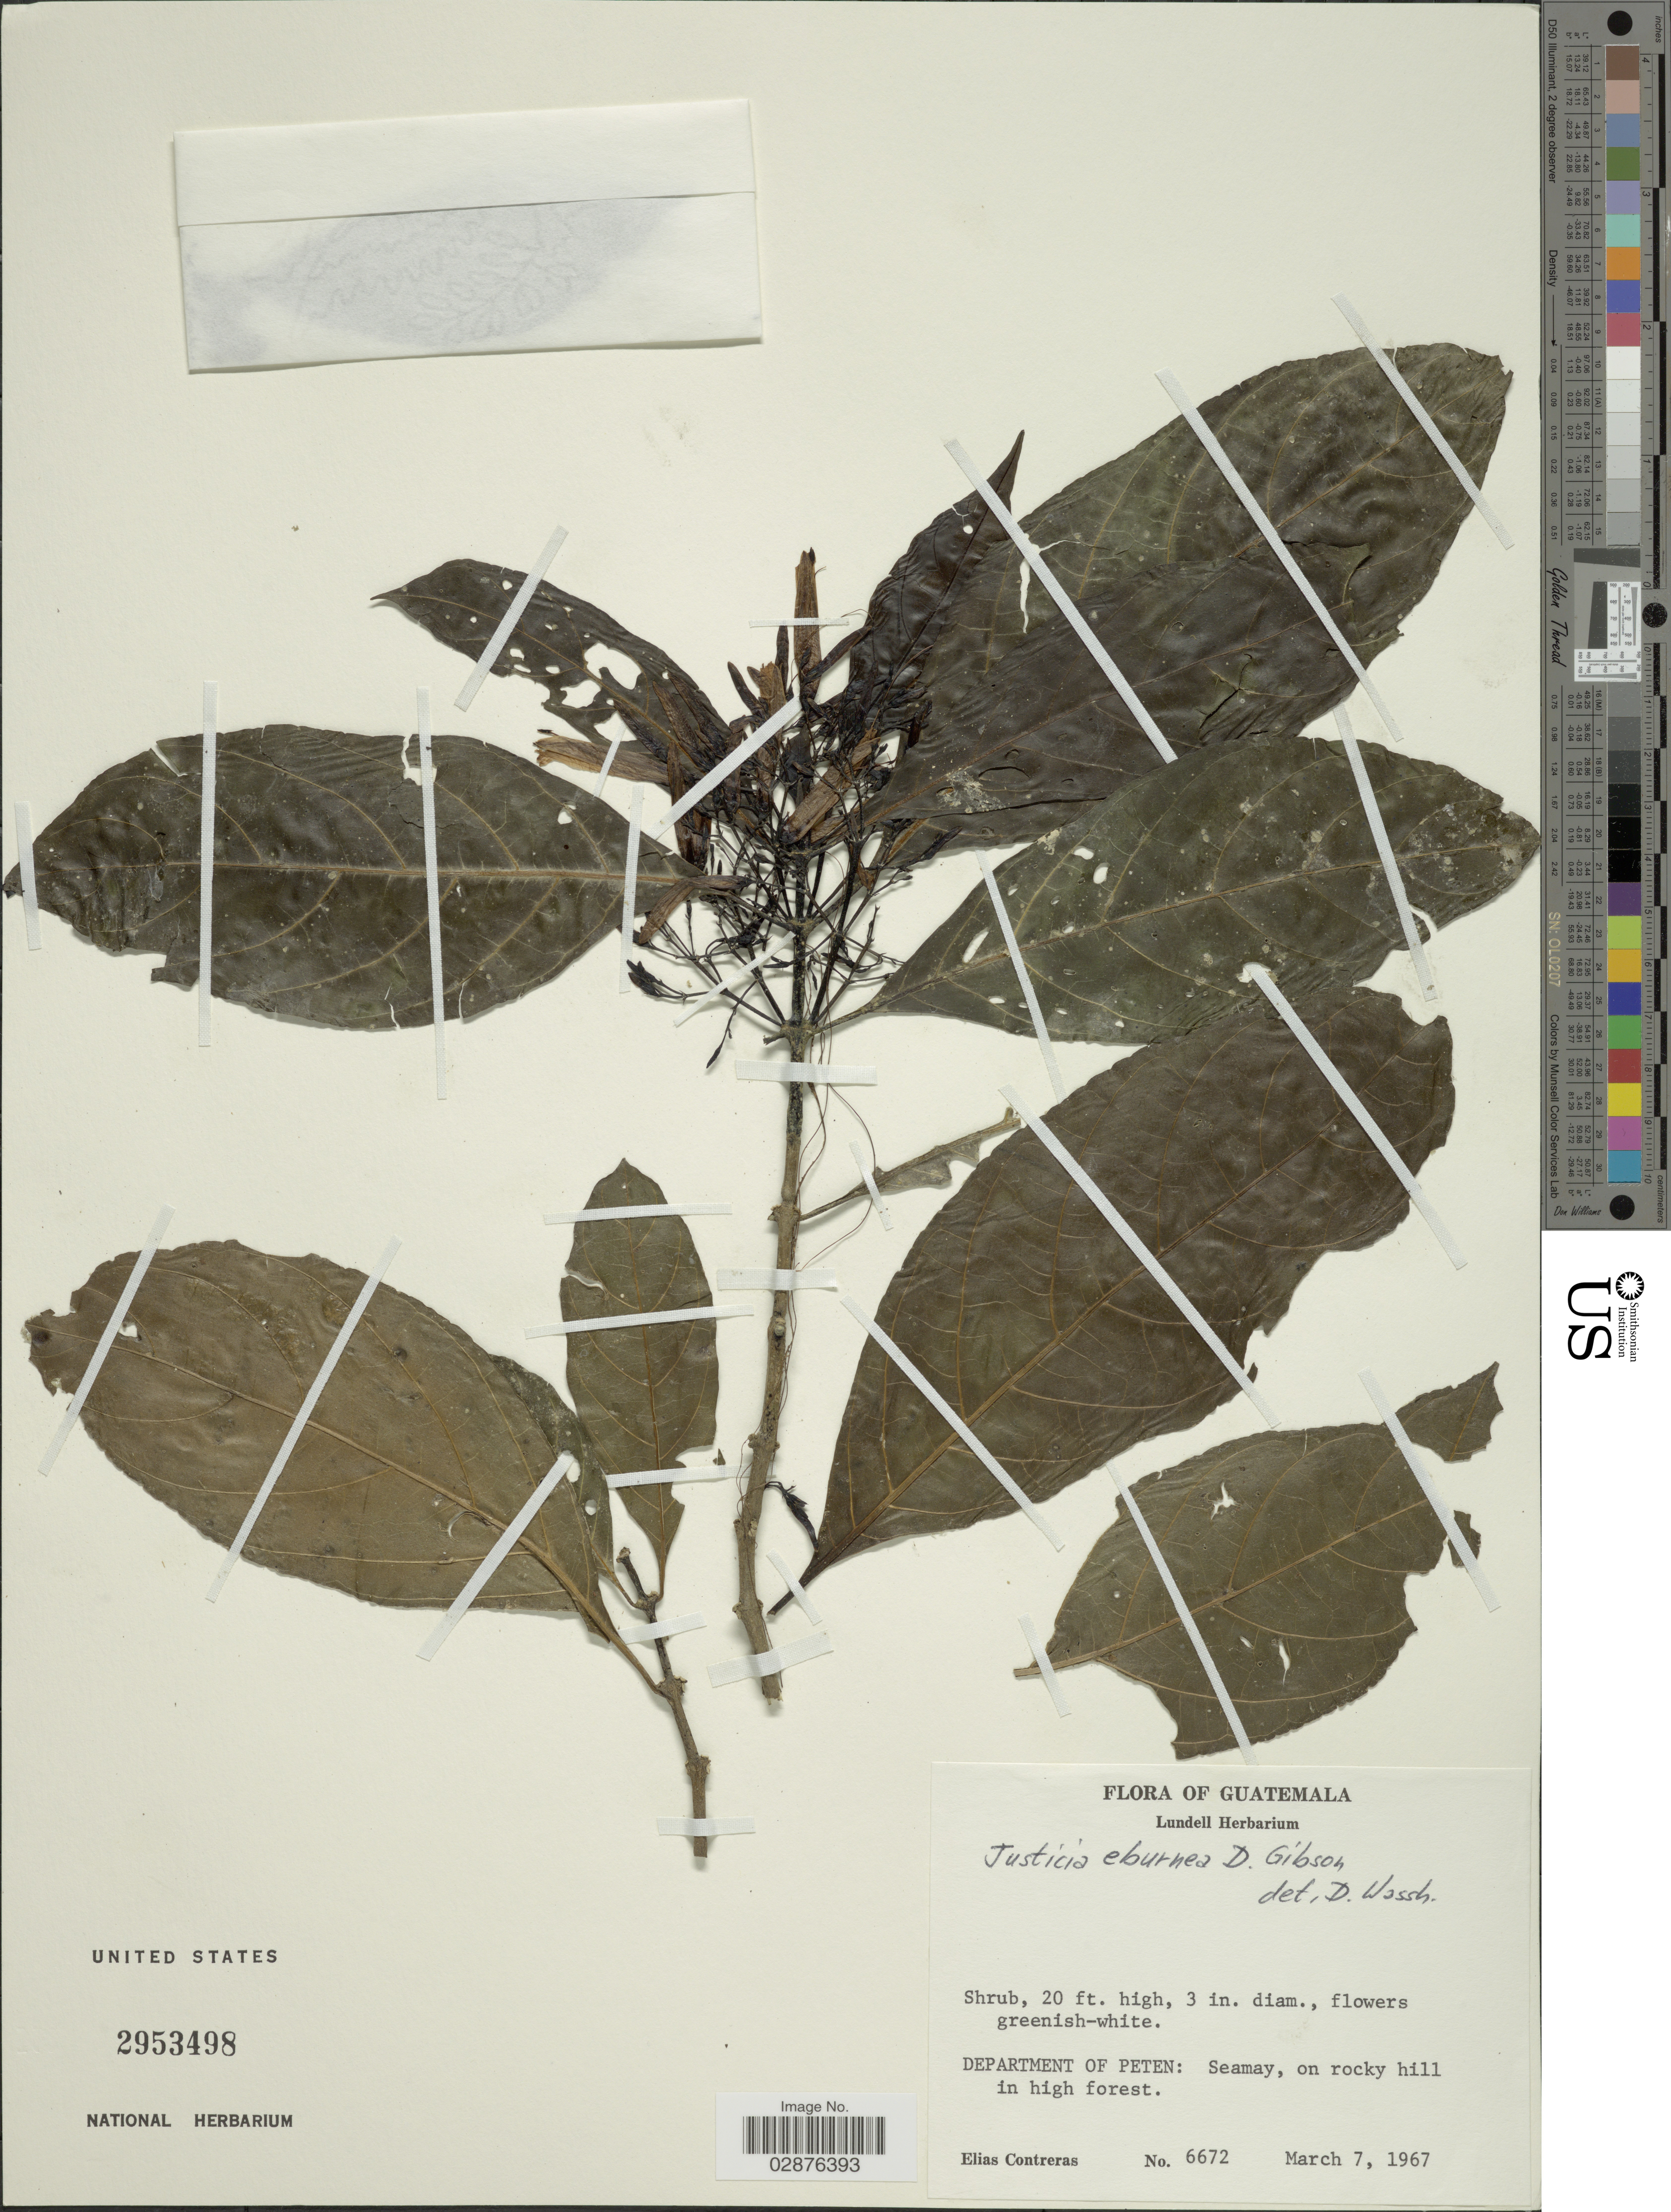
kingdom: Plantae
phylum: Tracheophyta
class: Magnoliopsida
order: Lamiales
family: Acanthaceae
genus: Justicia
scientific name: Justicia eburnea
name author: D.N. Gibson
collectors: E. Contreras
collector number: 6672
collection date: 1967-03-07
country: Guatemala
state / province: El Petén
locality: Department of Peten: Seamay.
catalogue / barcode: US 5953498